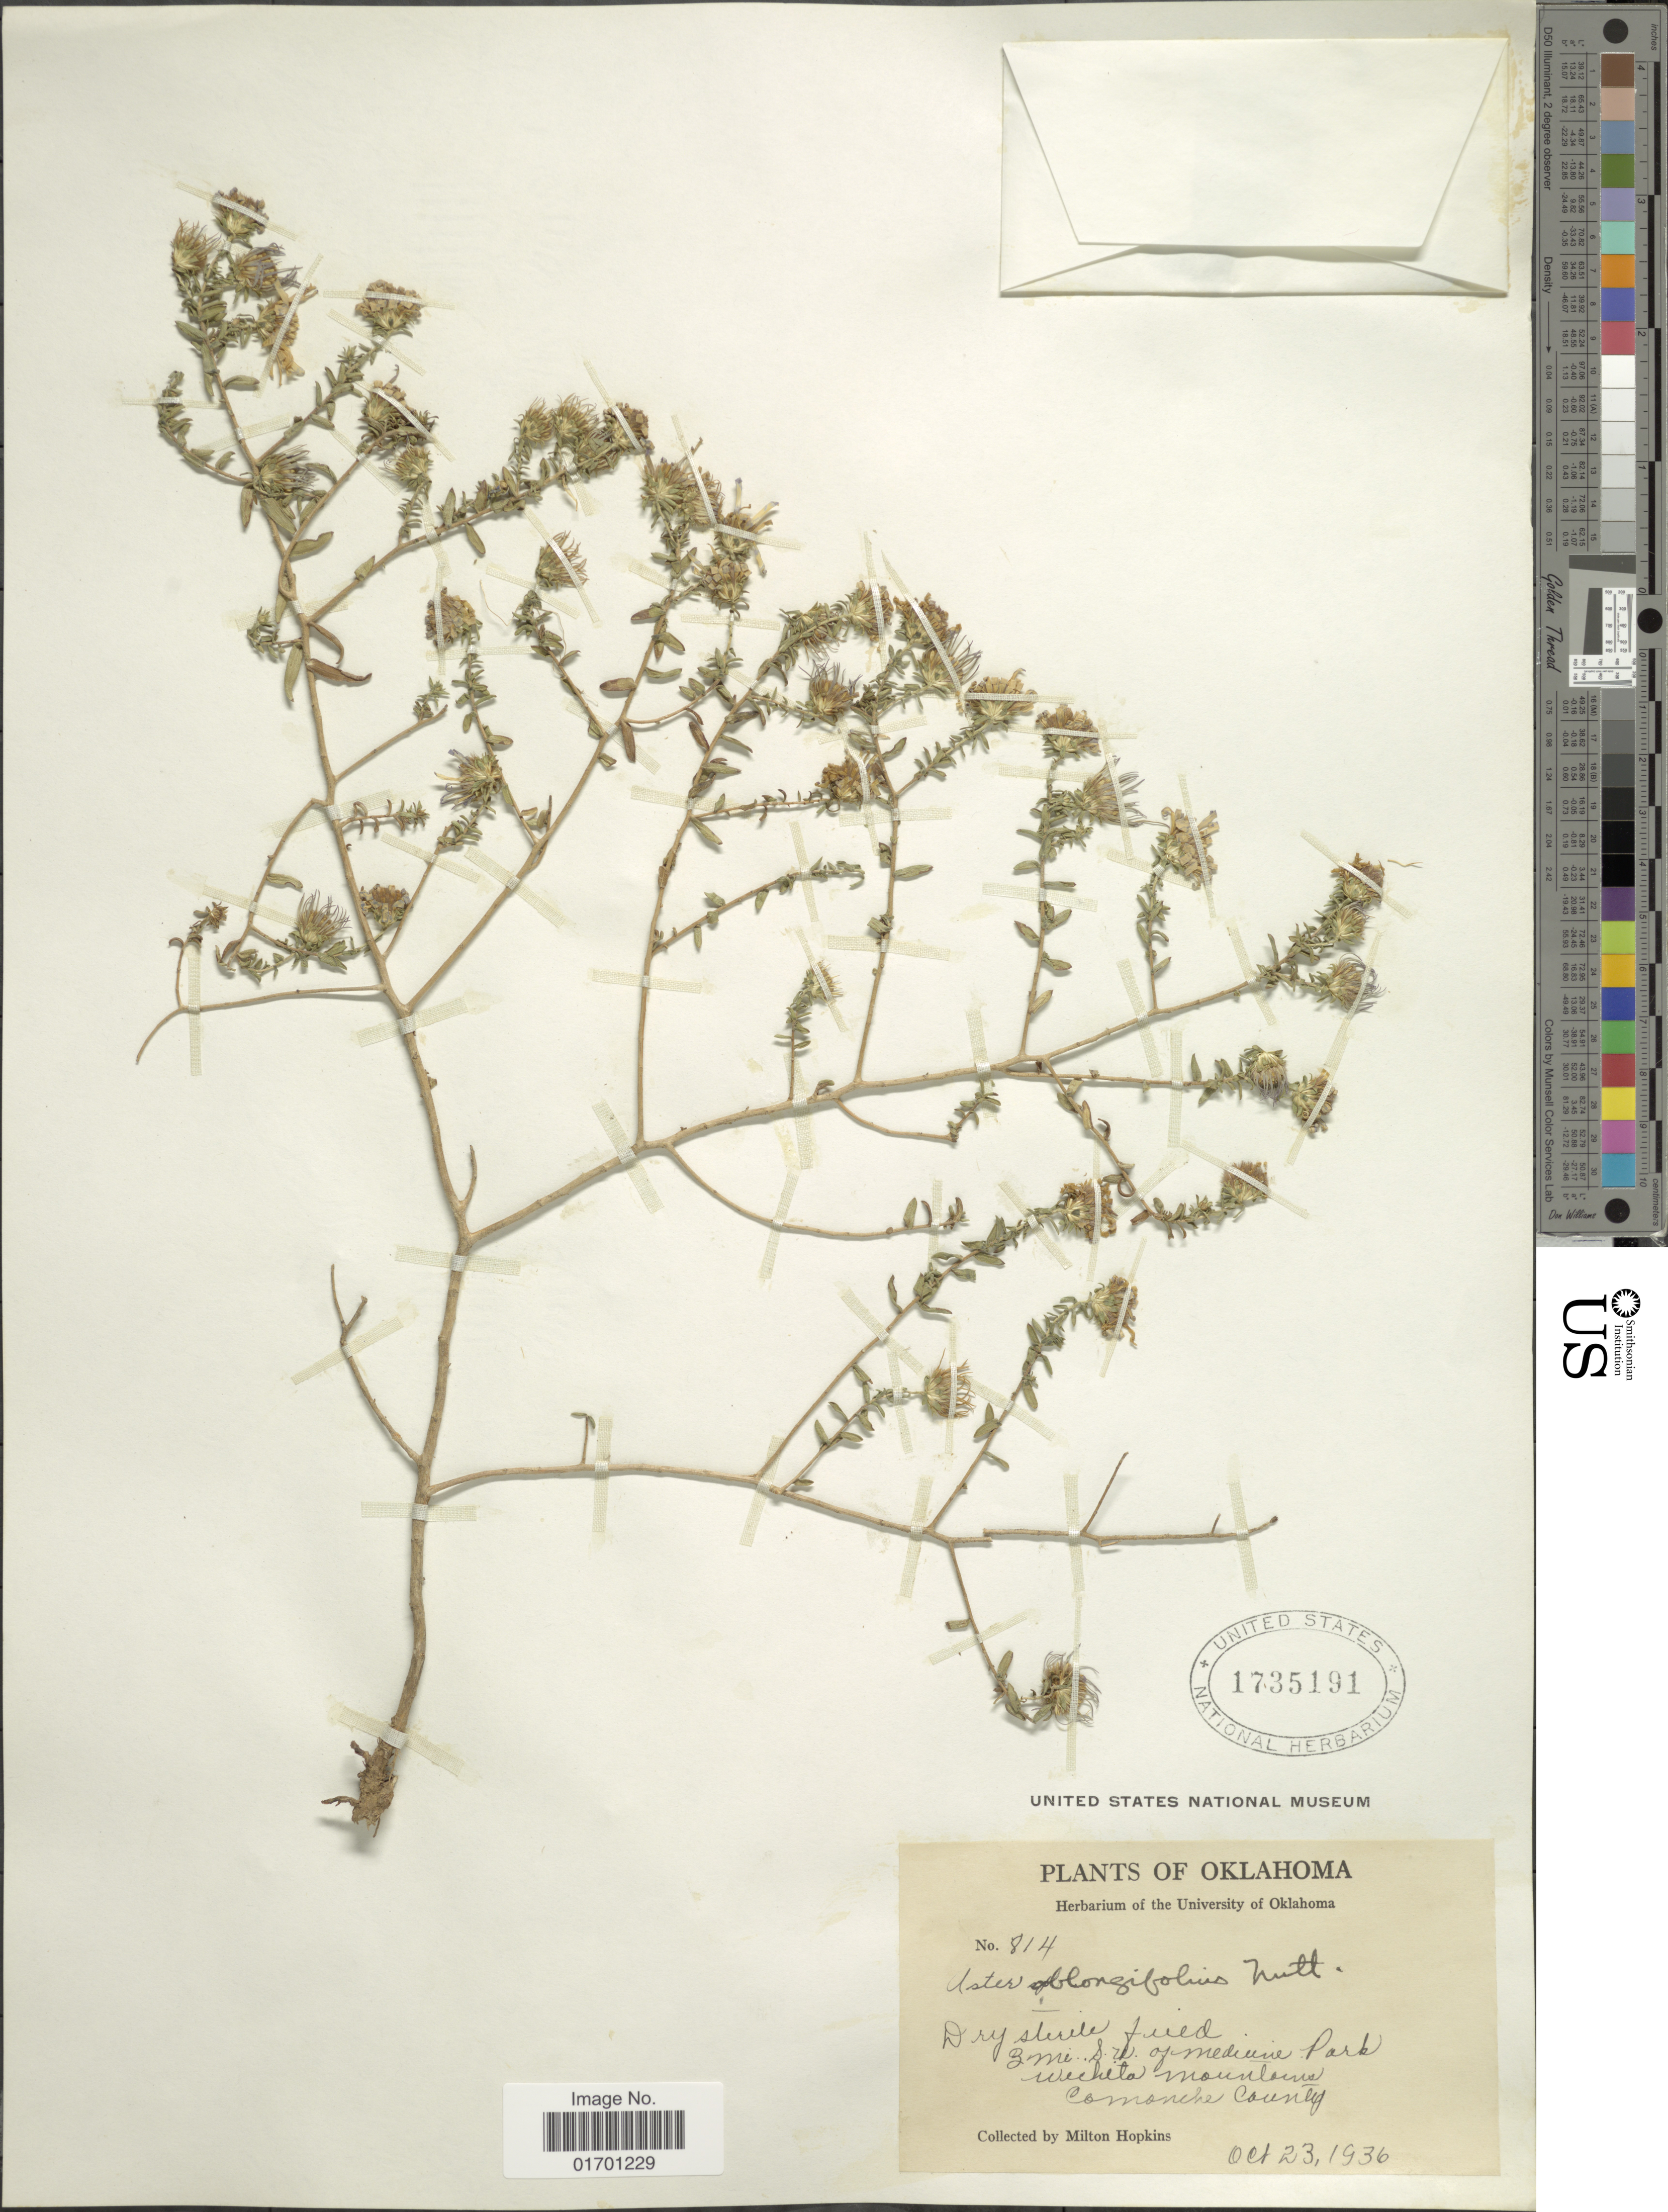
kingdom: Plantae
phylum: Tracheophyta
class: Magnoliopsida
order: Asterales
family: Asteraceae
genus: Symphyotrichum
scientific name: Symphyotrichum oblongifolium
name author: (Nutt.) G.L. Nesom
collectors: M. Hopkins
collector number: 814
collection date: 1936-10-23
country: United States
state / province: Oklahoma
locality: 3 mi SW of Medicine Park, Wechita Mountaine comonche county.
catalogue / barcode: US 1735191